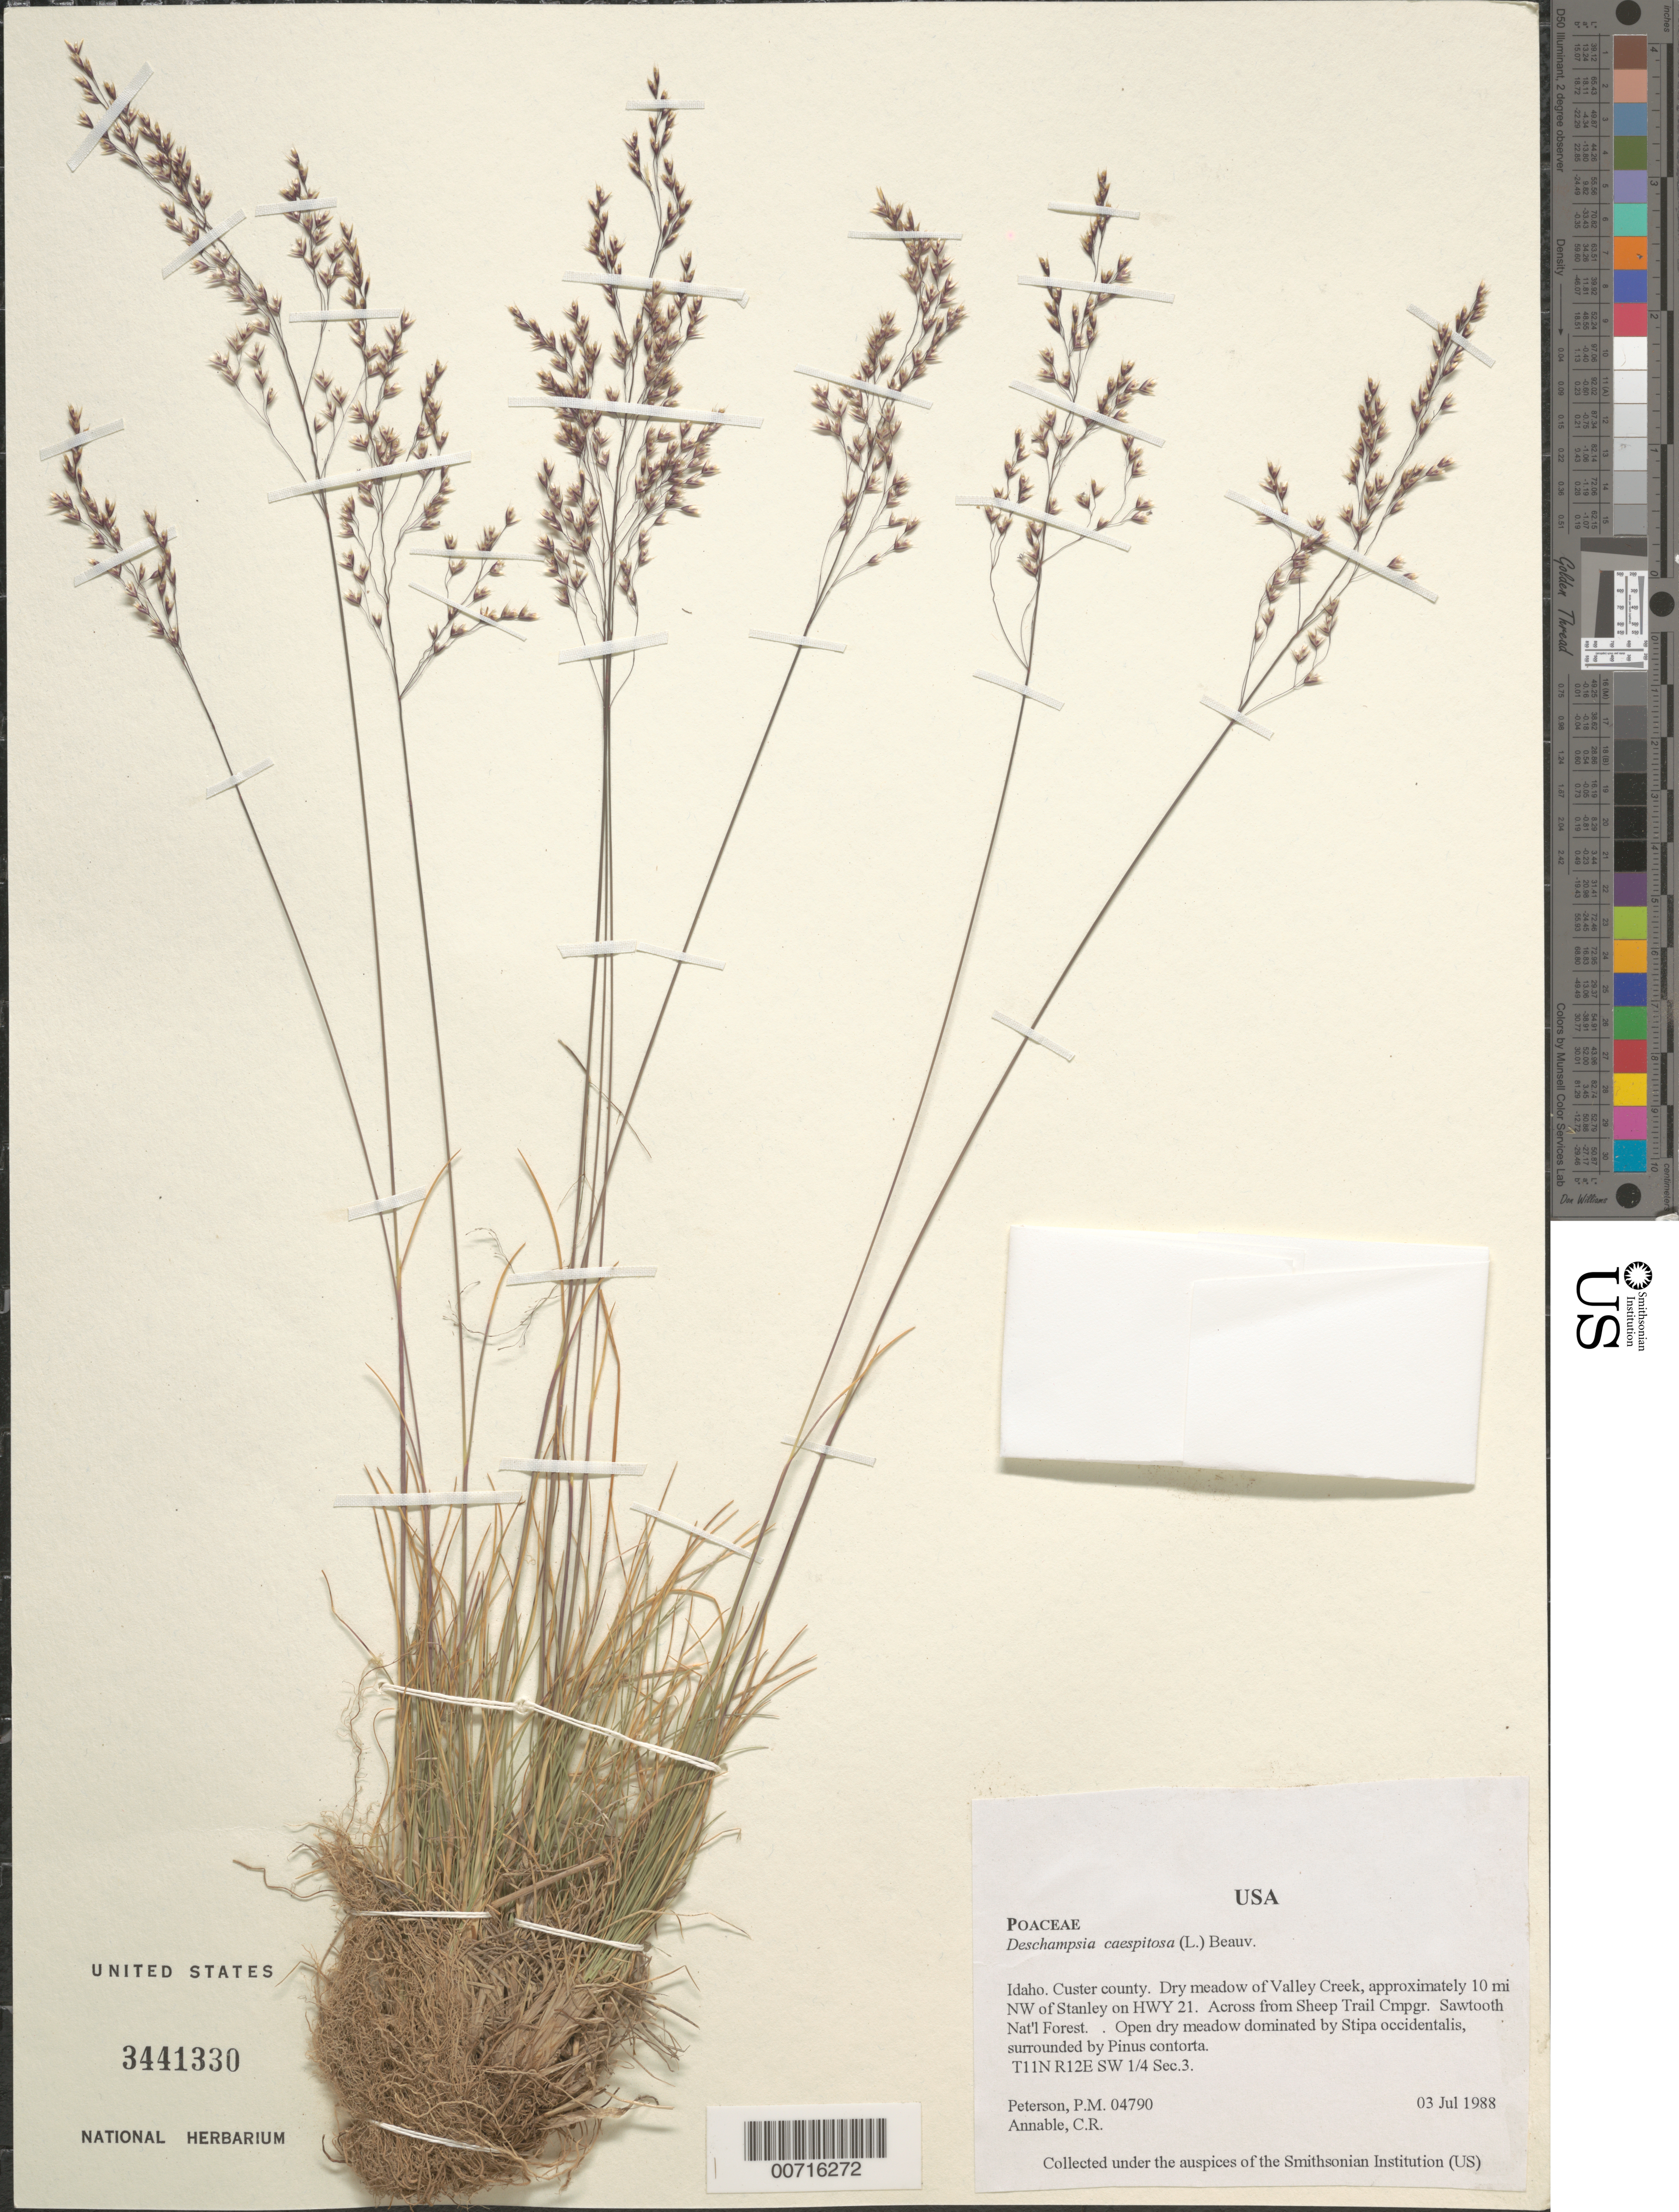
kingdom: Plantae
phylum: Tracheophyta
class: Liliopsida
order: Poales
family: Poaceae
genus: Deschampsia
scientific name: Deschampsia cespitosa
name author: (L.) P. Beauv.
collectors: P. M. Peterson & C. R. Annable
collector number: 04790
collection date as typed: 03 Jul 1988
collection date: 1988-07-03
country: United States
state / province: Idaho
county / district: Custer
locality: Dry meadow of Valley Creek, approximately 10 mi NW of Stanley on HWY 21. Across from Sheep Trail Cmpgr. Sawtooth Nat'l Forest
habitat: Open dry meadow dominated by Stipa occidentalis, surrounded by Pinus contorta.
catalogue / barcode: US 3441330